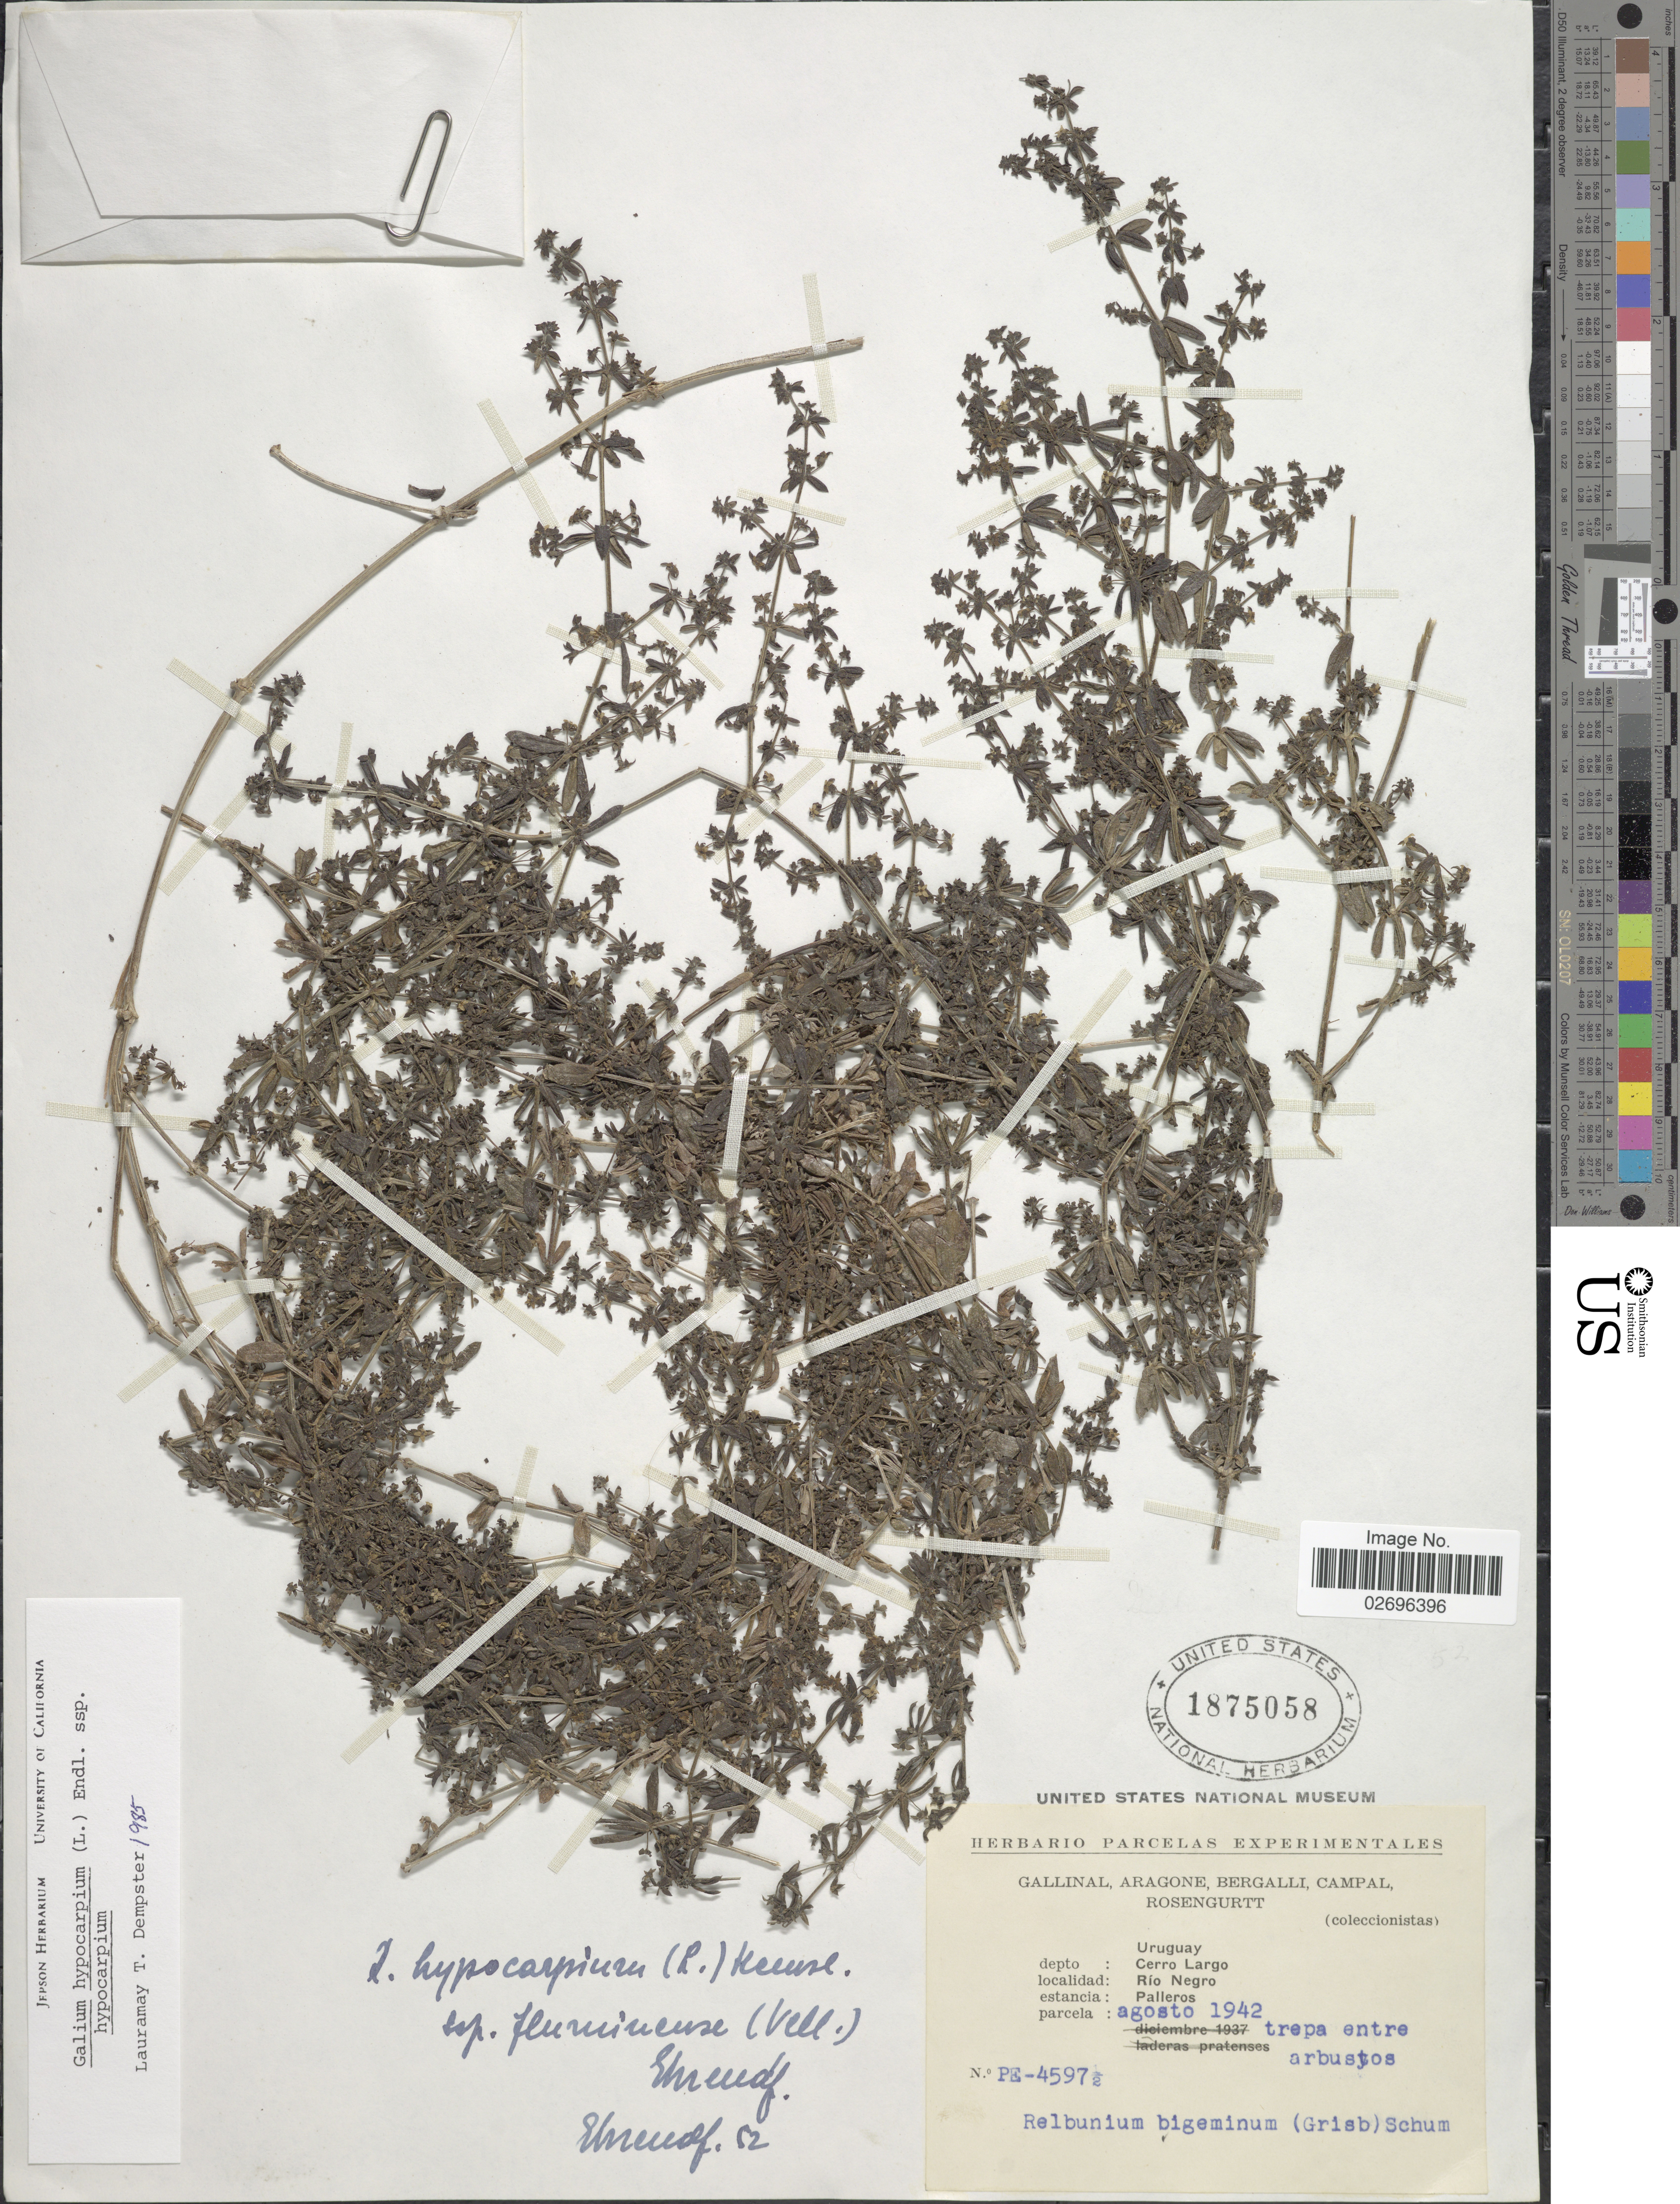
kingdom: Plantae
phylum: Tracheophyta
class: Magnoliopsida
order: Gentianales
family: Rubiaceae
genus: Galium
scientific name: Galium hypocarpium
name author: (L.) Endl. ex Griseb.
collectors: -. Gallinal, -- Aragone, -- Bergalli, -- Campal & Rosengurtt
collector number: PE-45971/2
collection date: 1942-08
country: Uruguay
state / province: Cerro Largo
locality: Rio Negro, estancia Palleros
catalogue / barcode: US 1875058